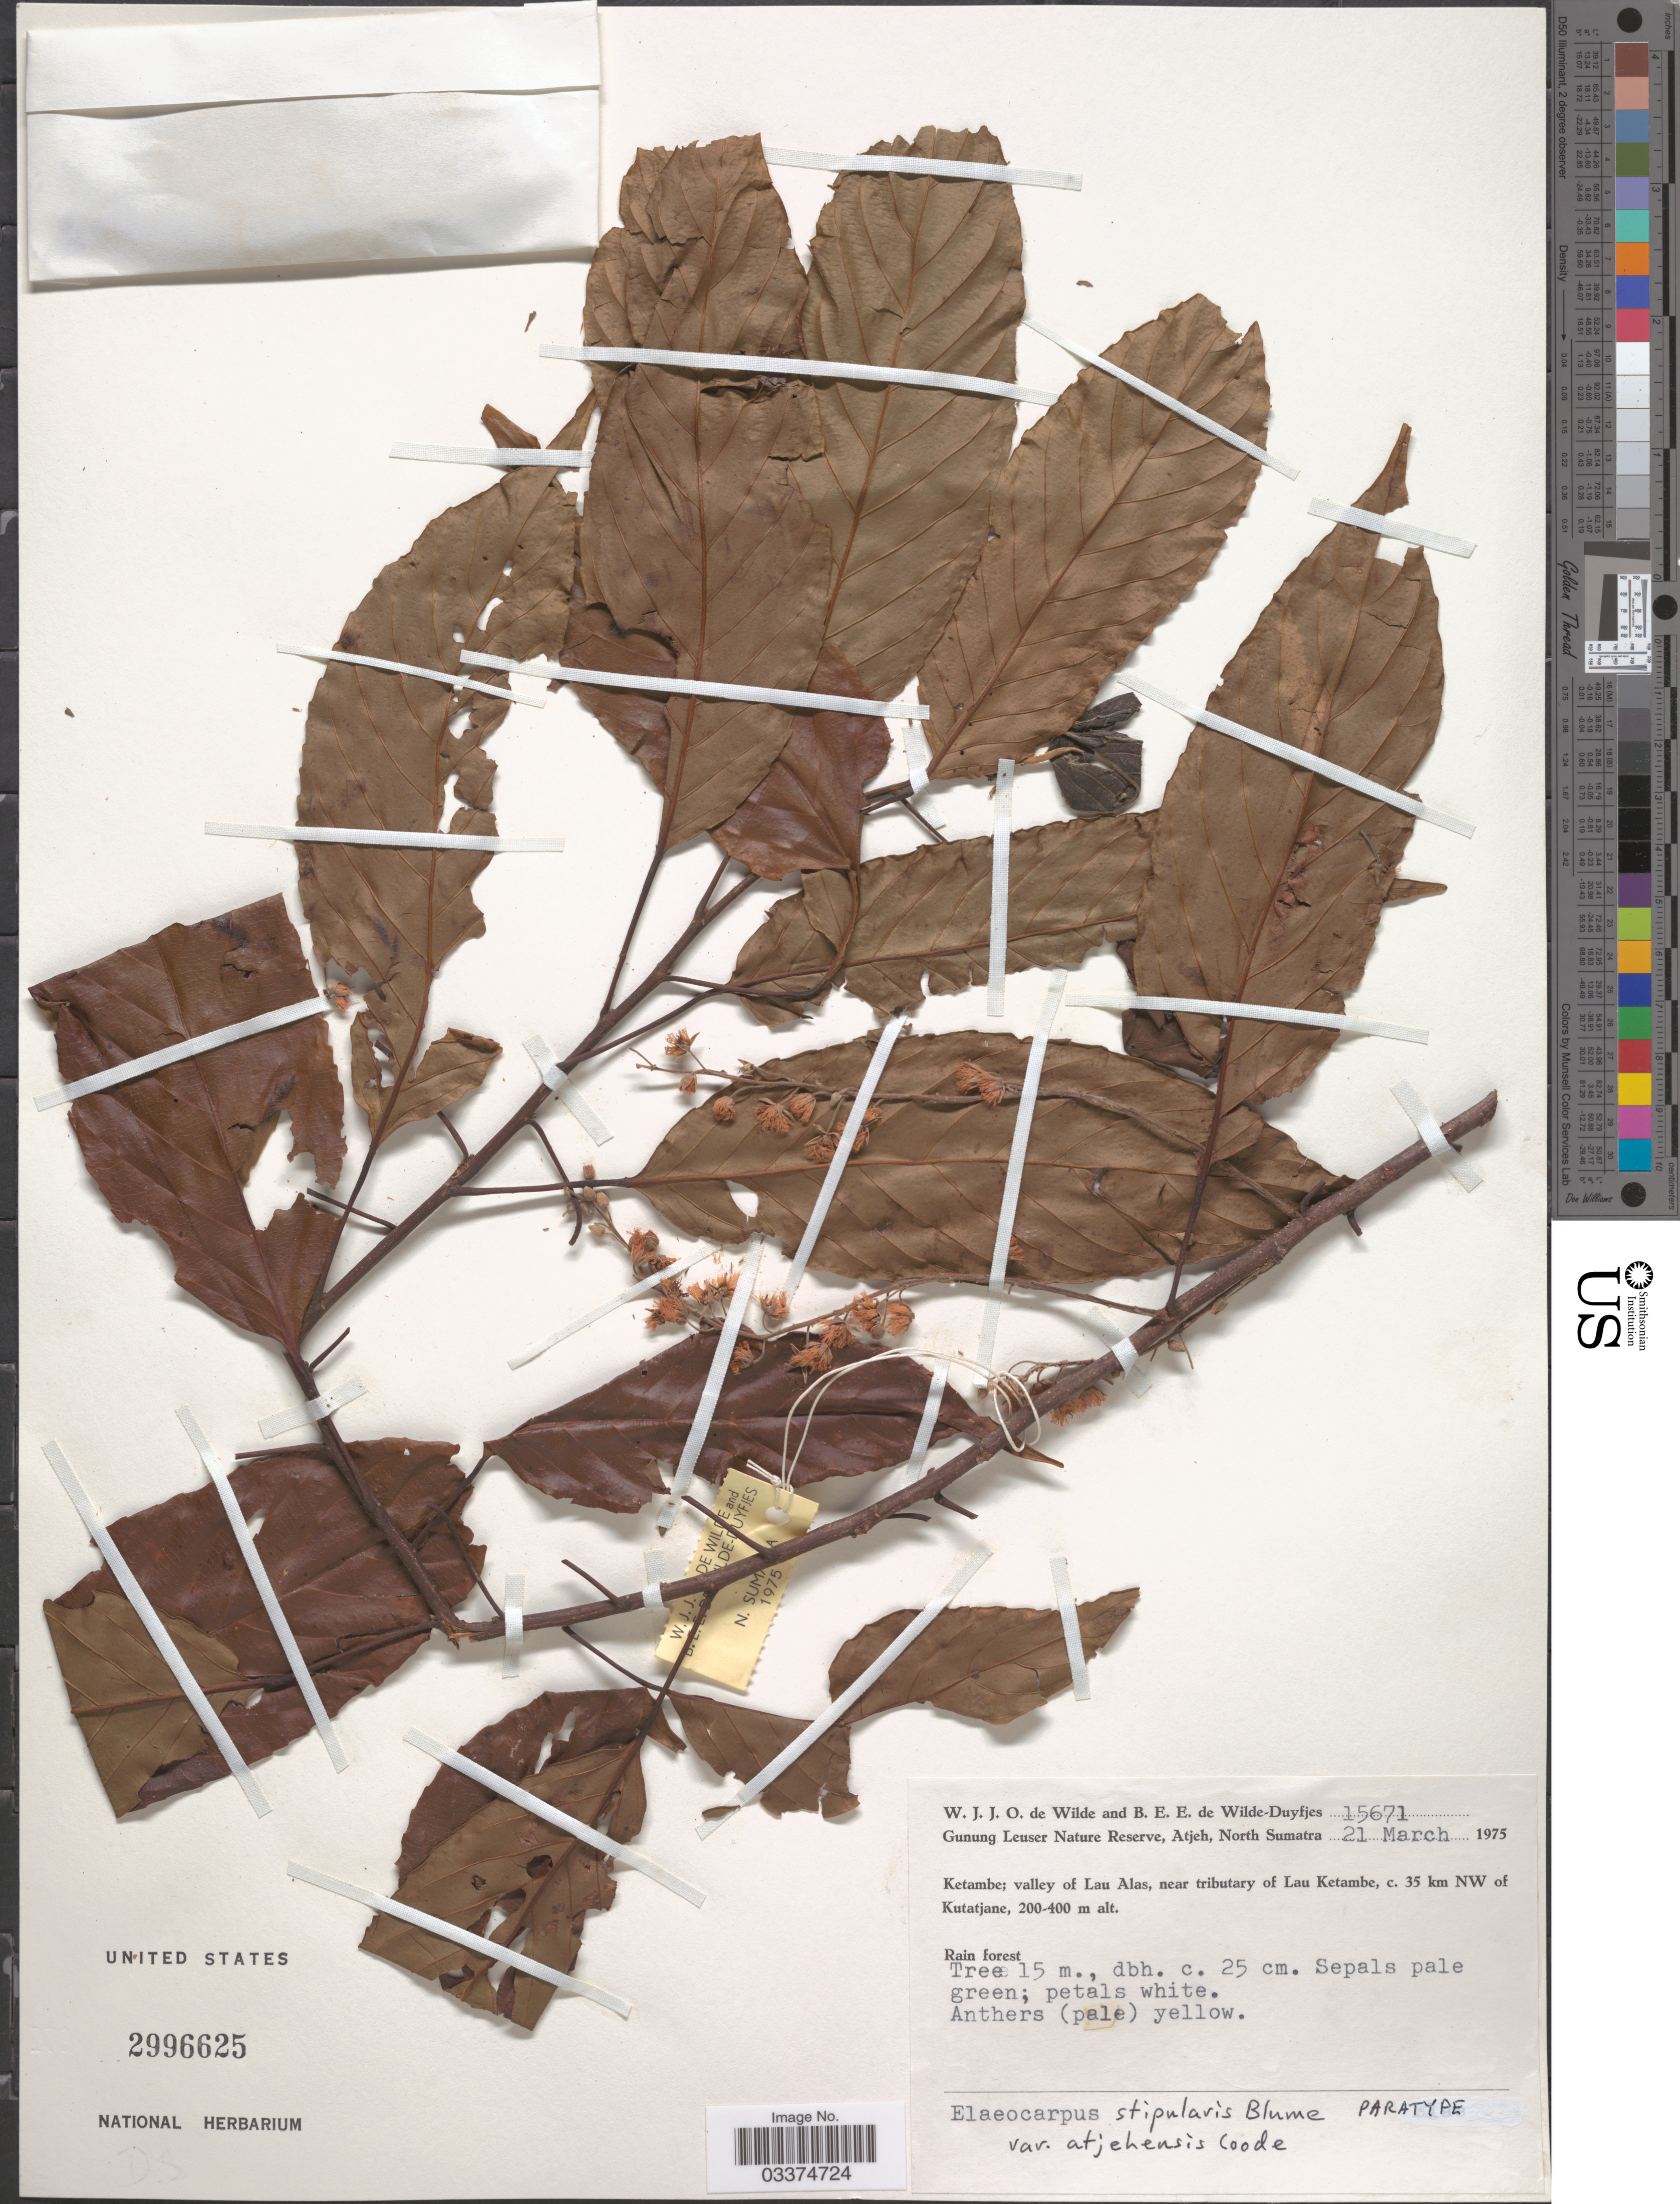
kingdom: Plantae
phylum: Tracheophyta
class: Magnoliopsida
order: Oxalidales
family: Elaeocarpaceae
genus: Elaeocarpus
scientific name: Elaeocarpus stipularis var. atjehensis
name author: Coode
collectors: W. J. de Wilde & B. E. de Wilde-Duyfjes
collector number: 15671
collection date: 1975-03-21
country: Indonesia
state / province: Sumatra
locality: Gunung Leuser Nature Reserve, Atjeh, North Sumatra. Ketambe; valley of Lau Alas, near tributary of Lau Ketambe, c. 35 km NW of Kutatjane.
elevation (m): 200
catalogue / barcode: US 2996625